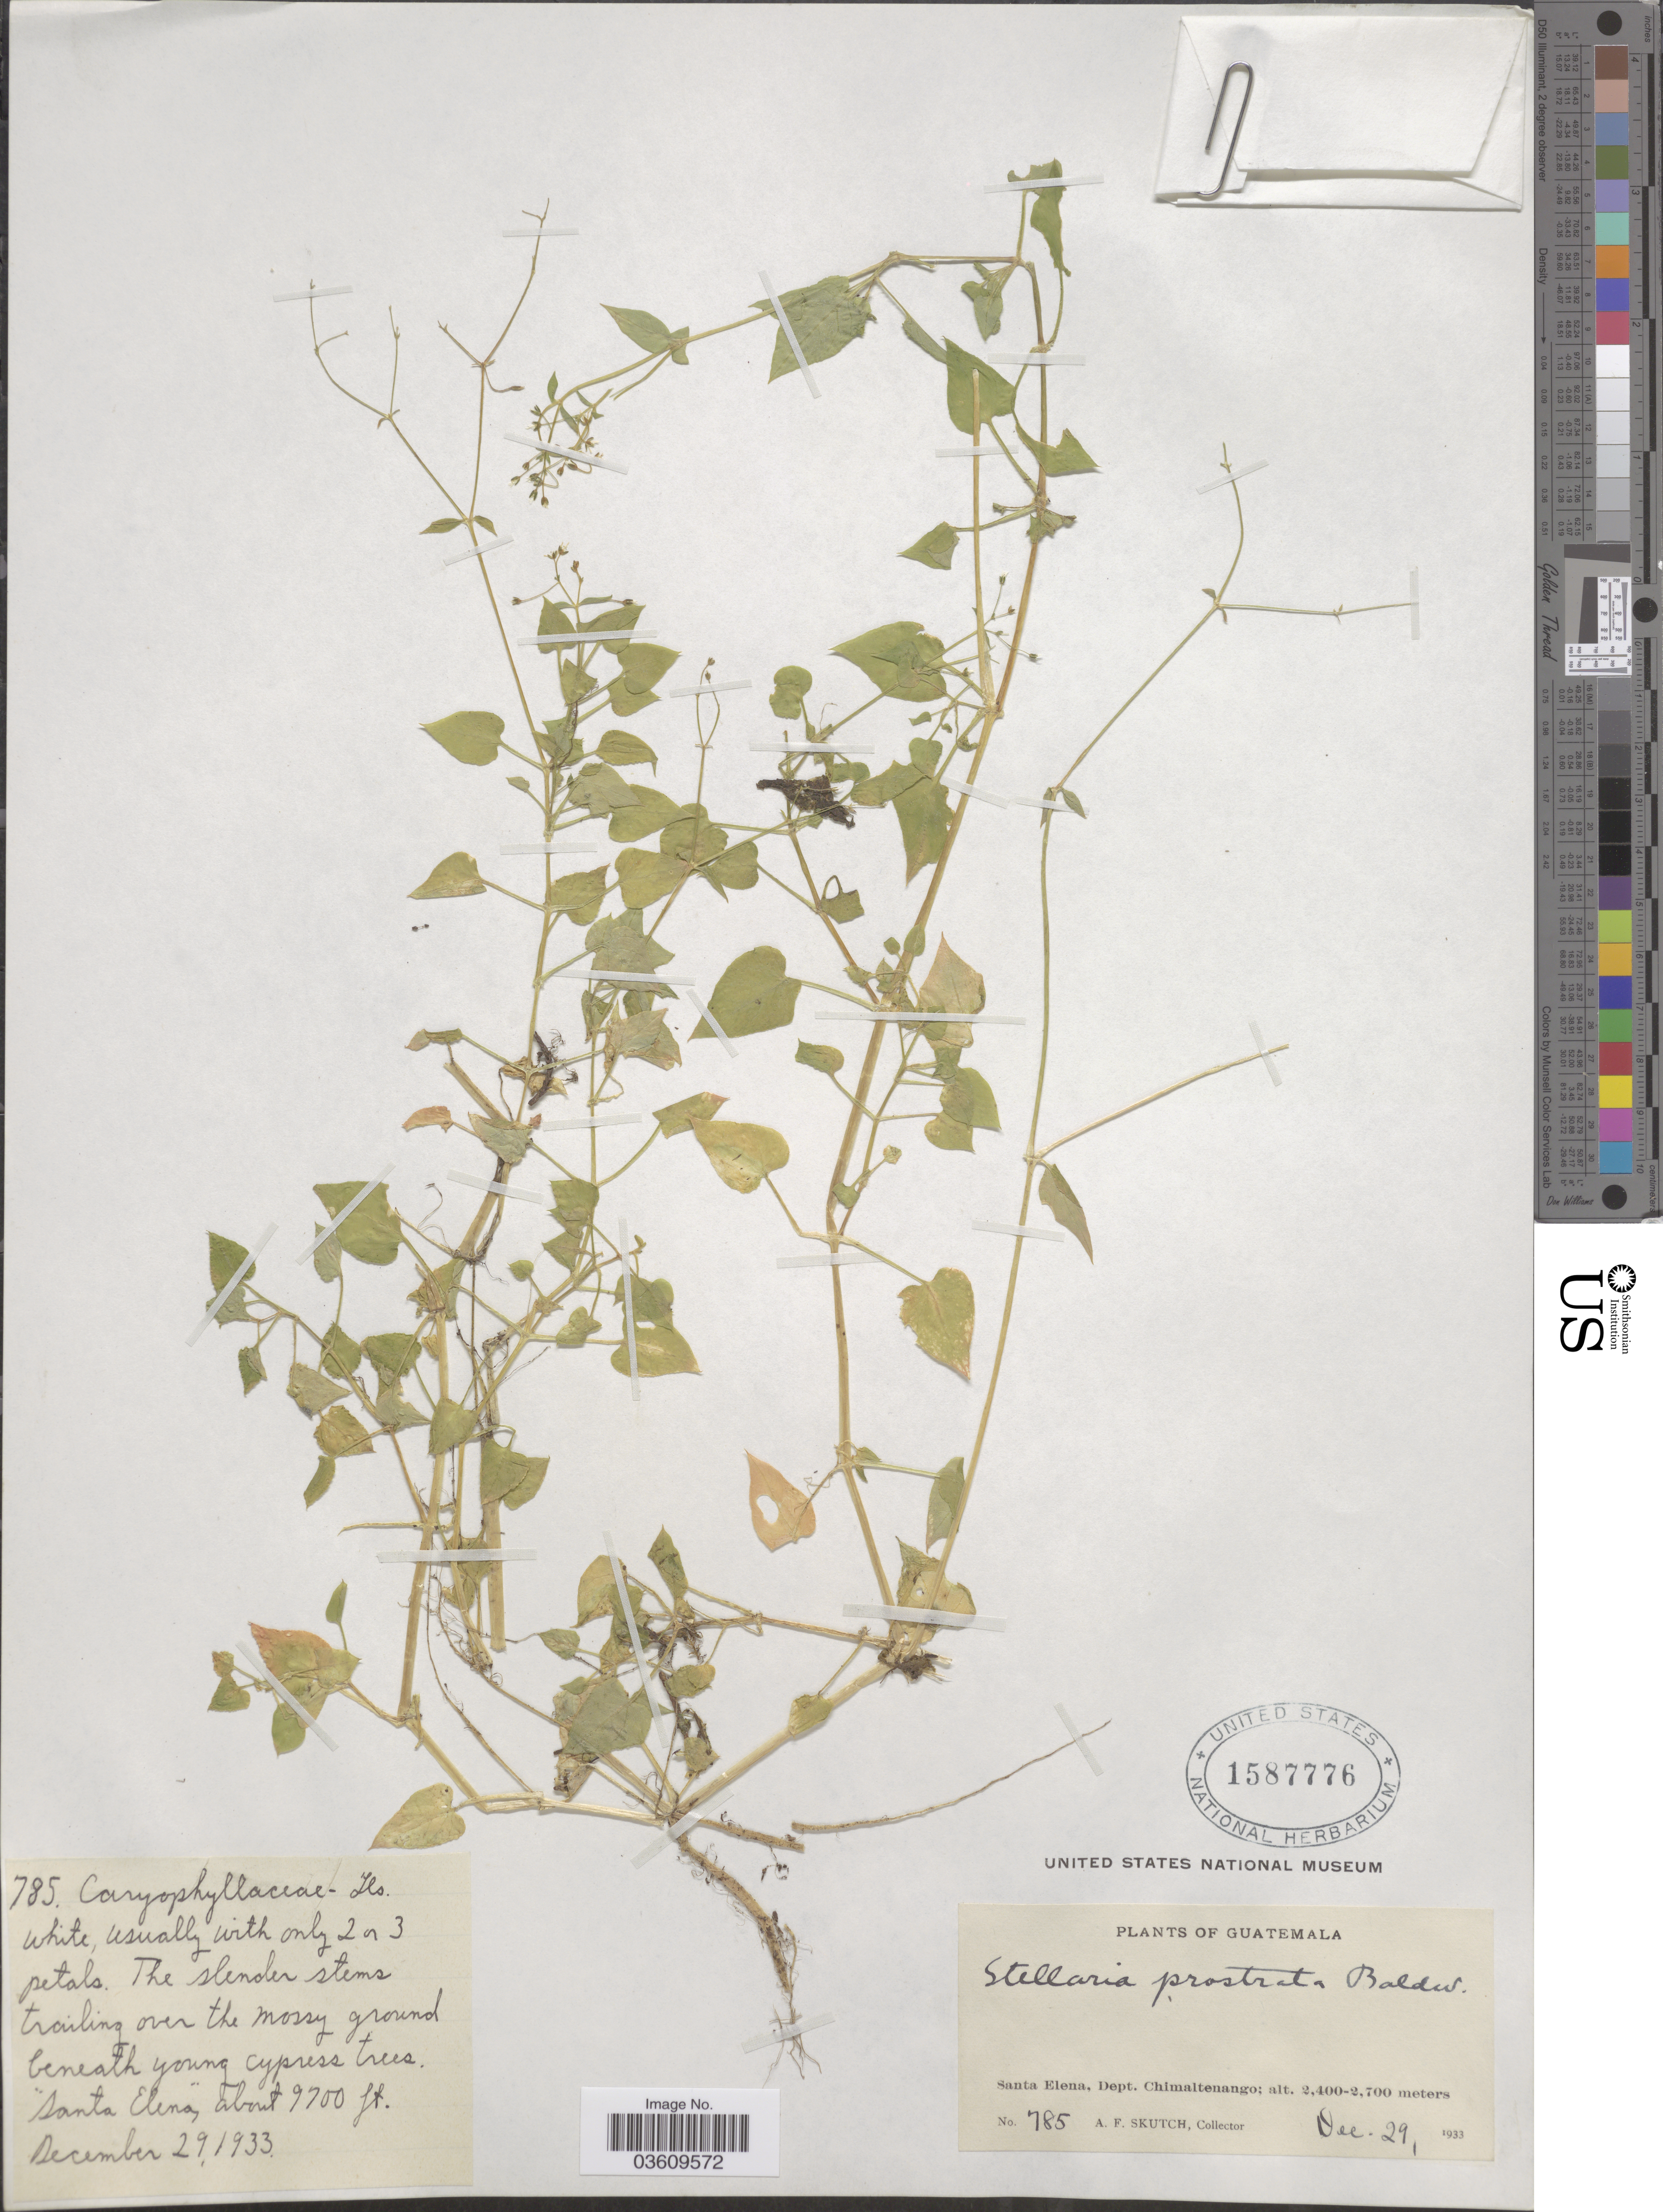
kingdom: Plantae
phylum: Tracheophyta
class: Magnoliopsida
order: Caryophyllales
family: Caryophyllaceae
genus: Stellaria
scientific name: Stellaria irazuensis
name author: Donn. Sm.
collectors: A. F. Skutch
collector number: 785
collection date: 1933-12-29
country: Guatemala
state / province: Chimaltenango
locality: Santa Elena, Dept. Chimaltenango.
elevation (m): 2957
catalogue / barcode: US 1587776